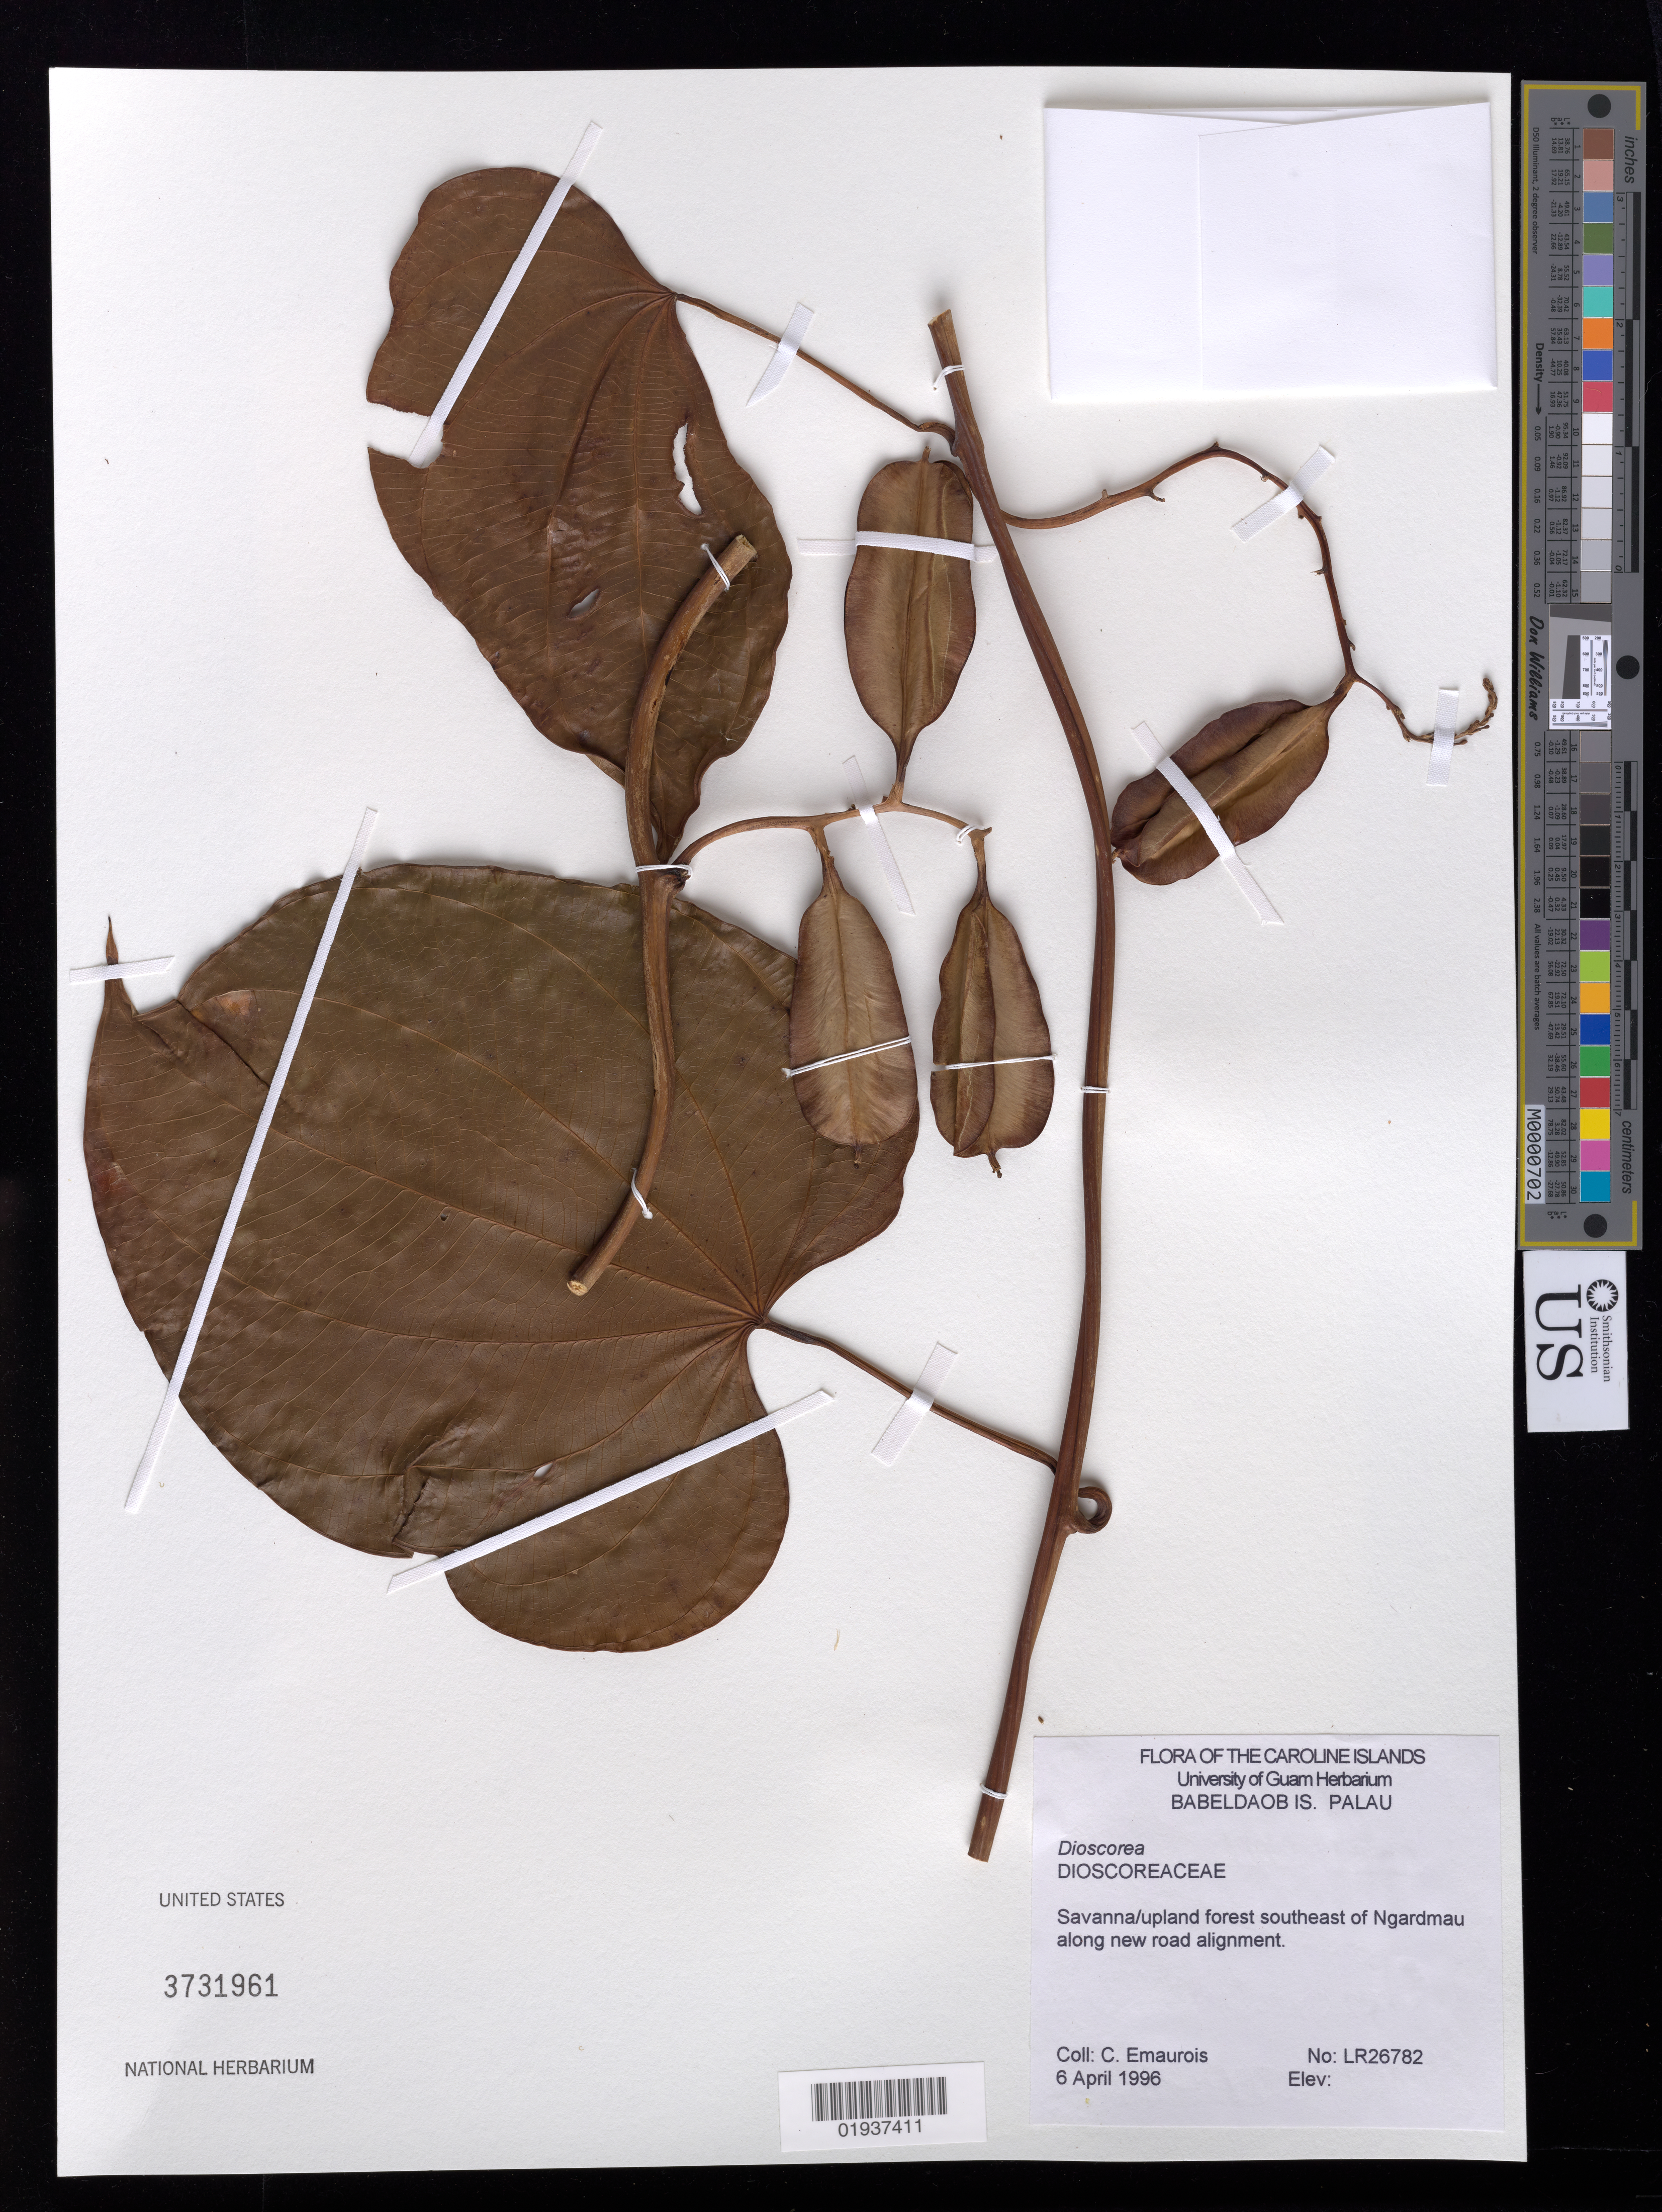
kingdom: Plantae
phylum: Tracheophyta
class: Liliopsida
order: Dioscoreales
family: Dioscoreaceae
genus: Dioscorea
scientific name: Dioscorea sp.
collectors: C. Emaurois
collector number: LR26782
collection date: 1996-04-06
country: Palau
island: Babeldaob [Babelthuap]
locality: Southeast of Ngardmau along new road alignment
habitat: Savannah/upland forest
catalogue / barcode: US 3731961